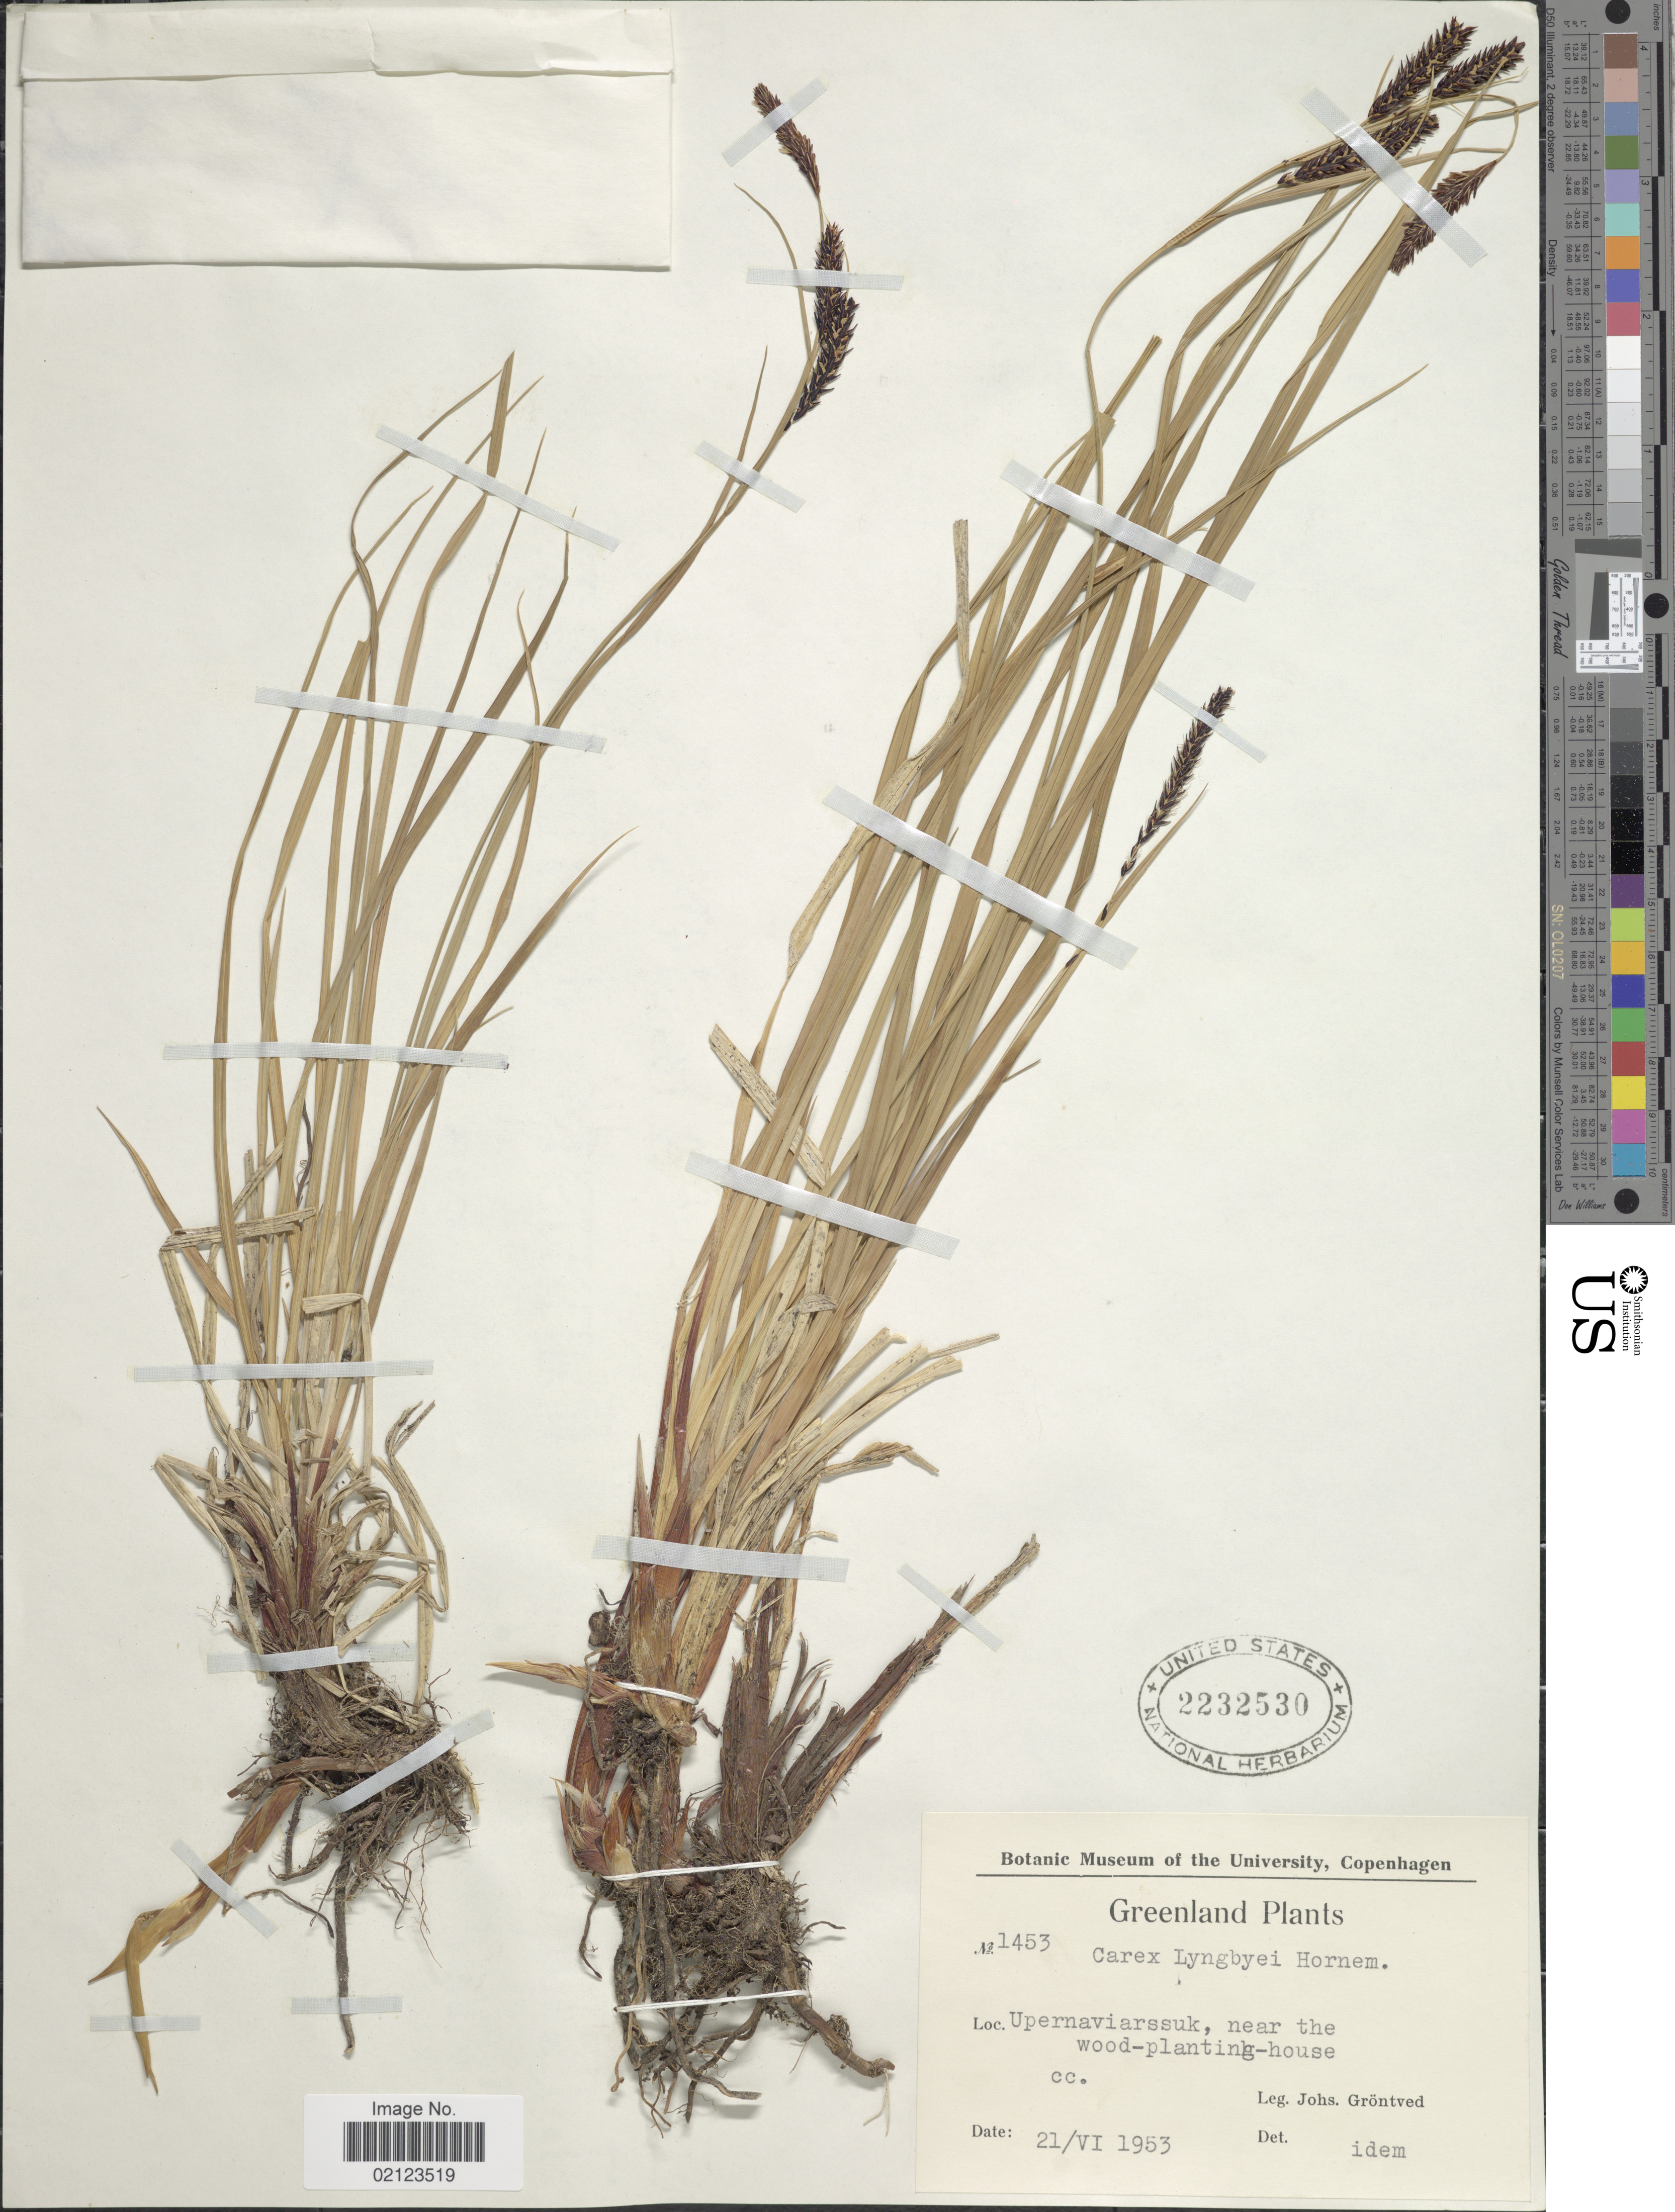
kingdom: Plantae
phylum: Tracheophyta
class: Liliopsida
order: Poales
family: Cyperaceae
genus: Carex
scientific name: Carex lyngbyei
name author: Hornem.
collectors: J. Gröntved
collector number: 1453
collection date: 1953-06-21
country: Greenland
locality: Upernaviarssuk, near the wood-planting-house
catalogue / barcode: US 2232530